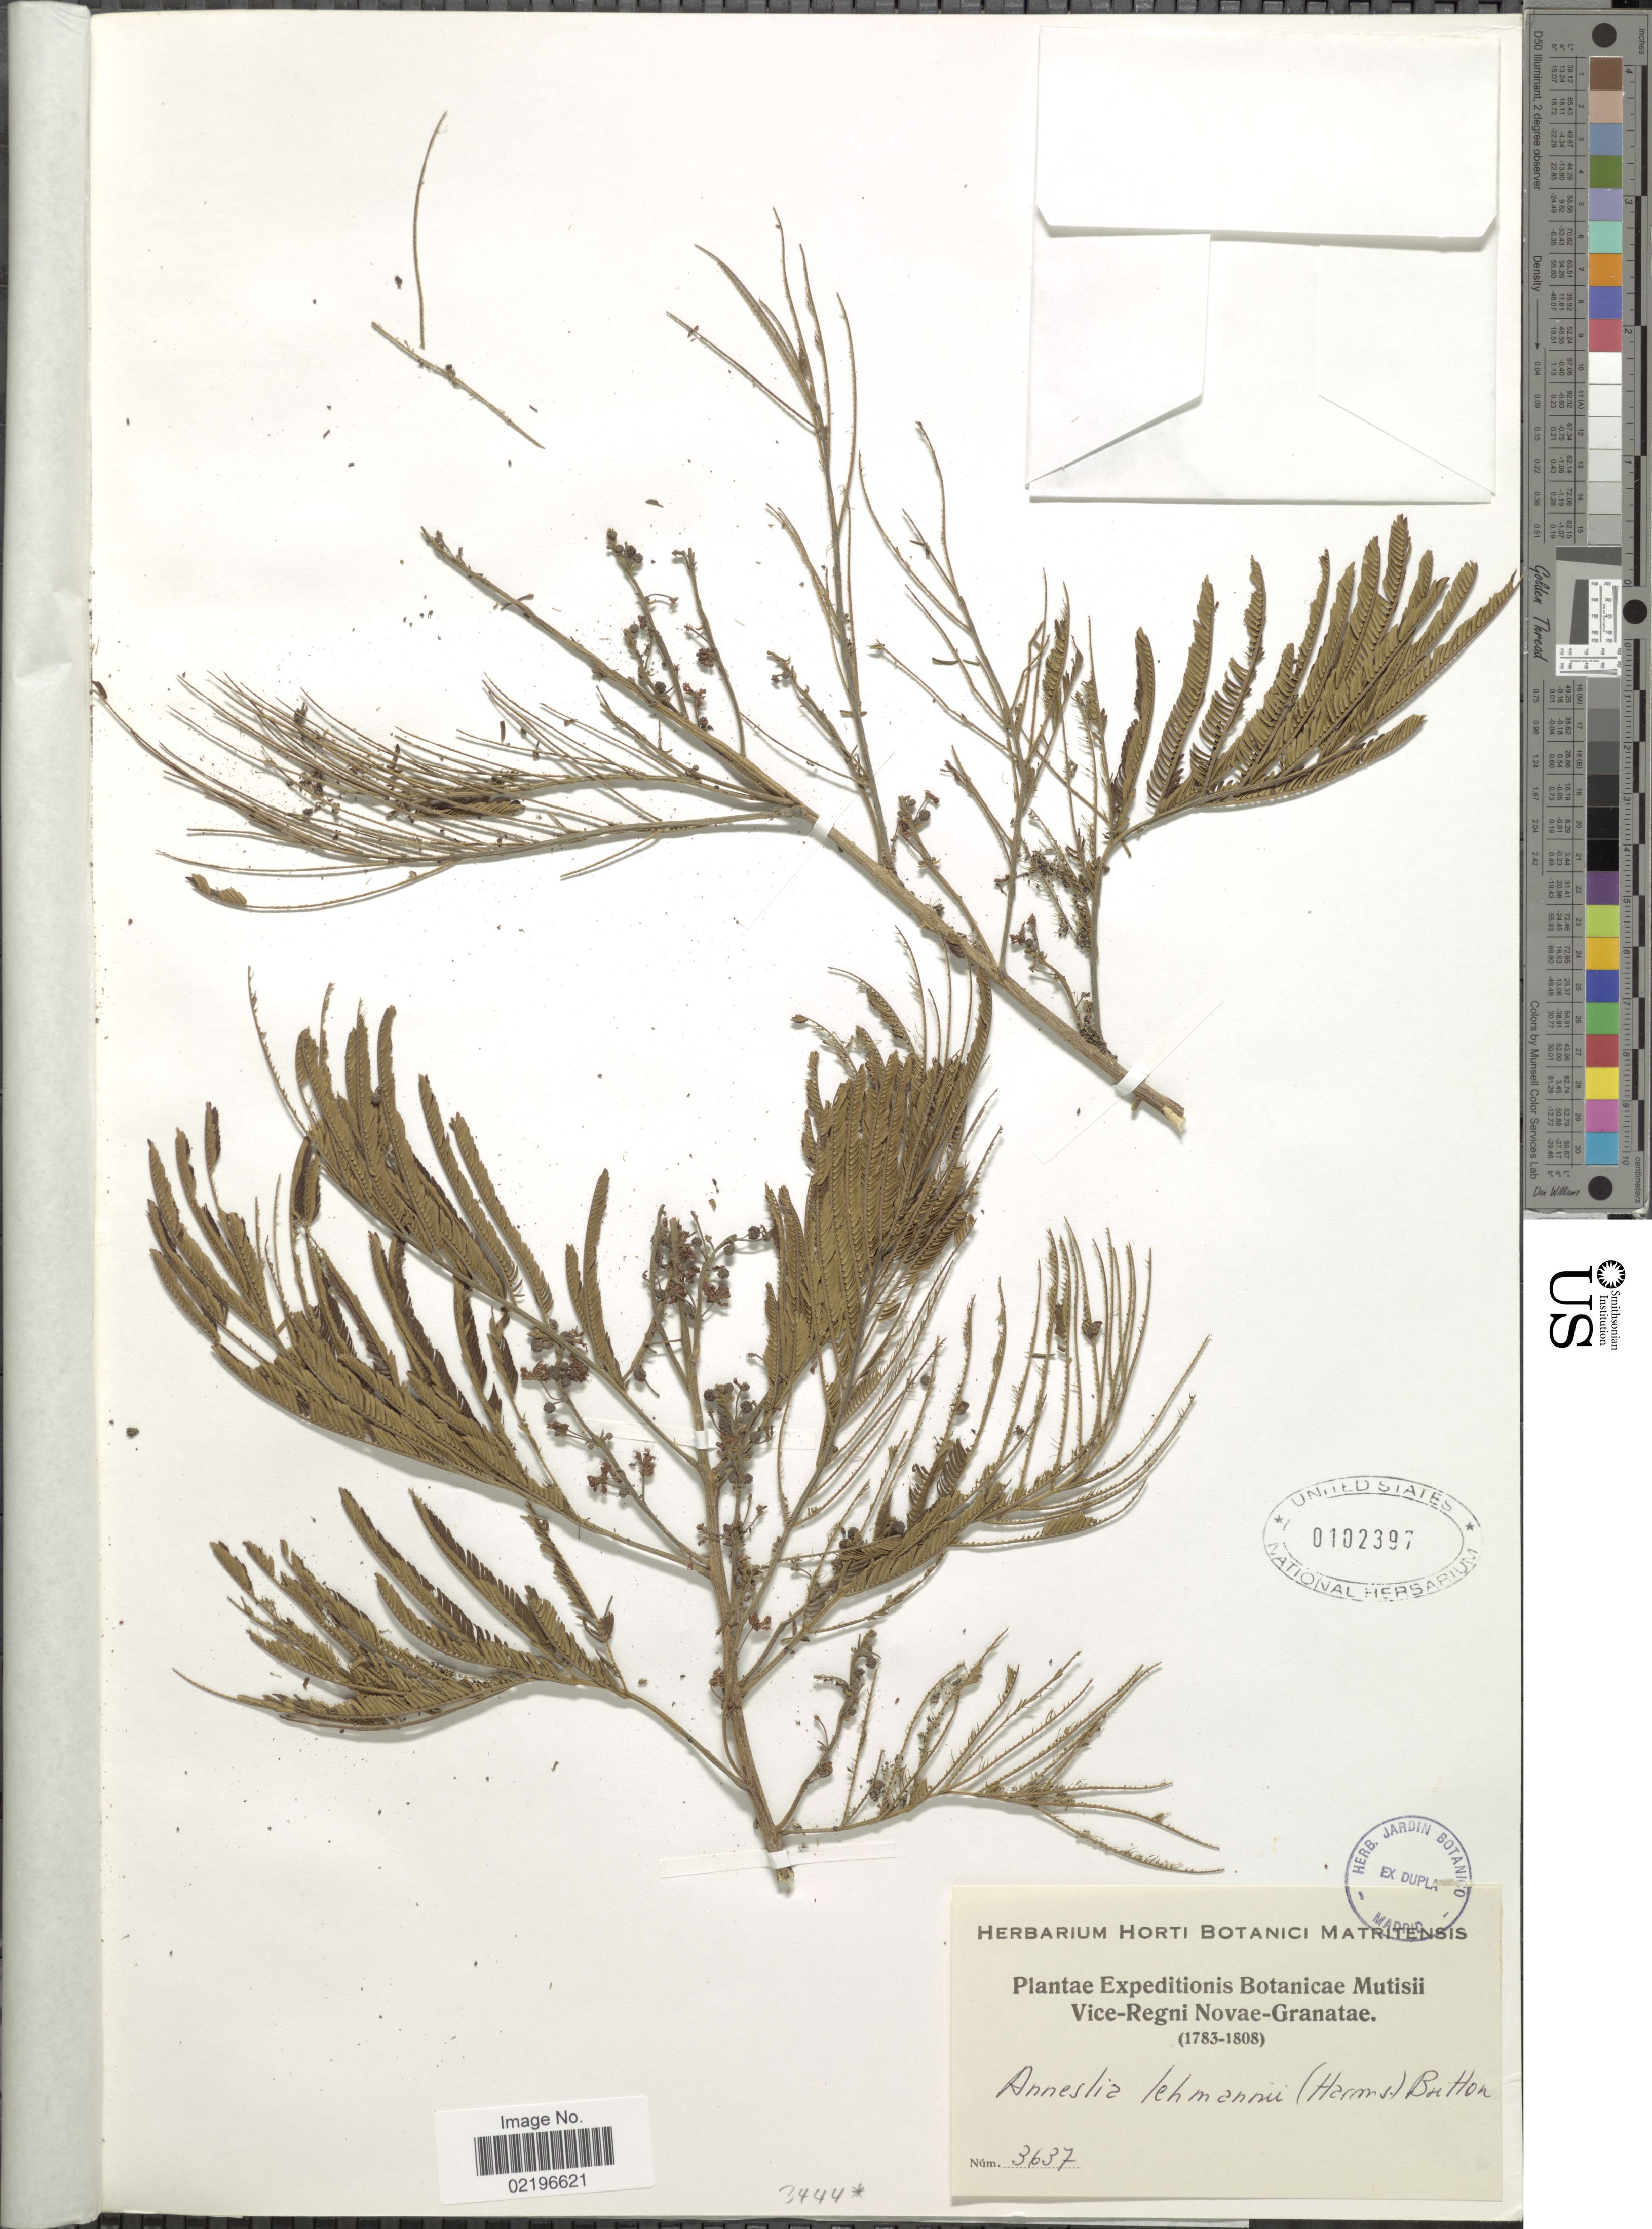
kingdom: Plantae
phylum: Tracheophyta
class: Magnoliopsida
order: Fabales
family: Fabaceae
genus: Calliandra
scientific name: Calliandra pittieri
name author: Standl.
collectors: J. C. B. Mutis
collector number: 3637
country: Colombia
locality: Regni Novae - Granatae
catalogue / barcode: US 102397